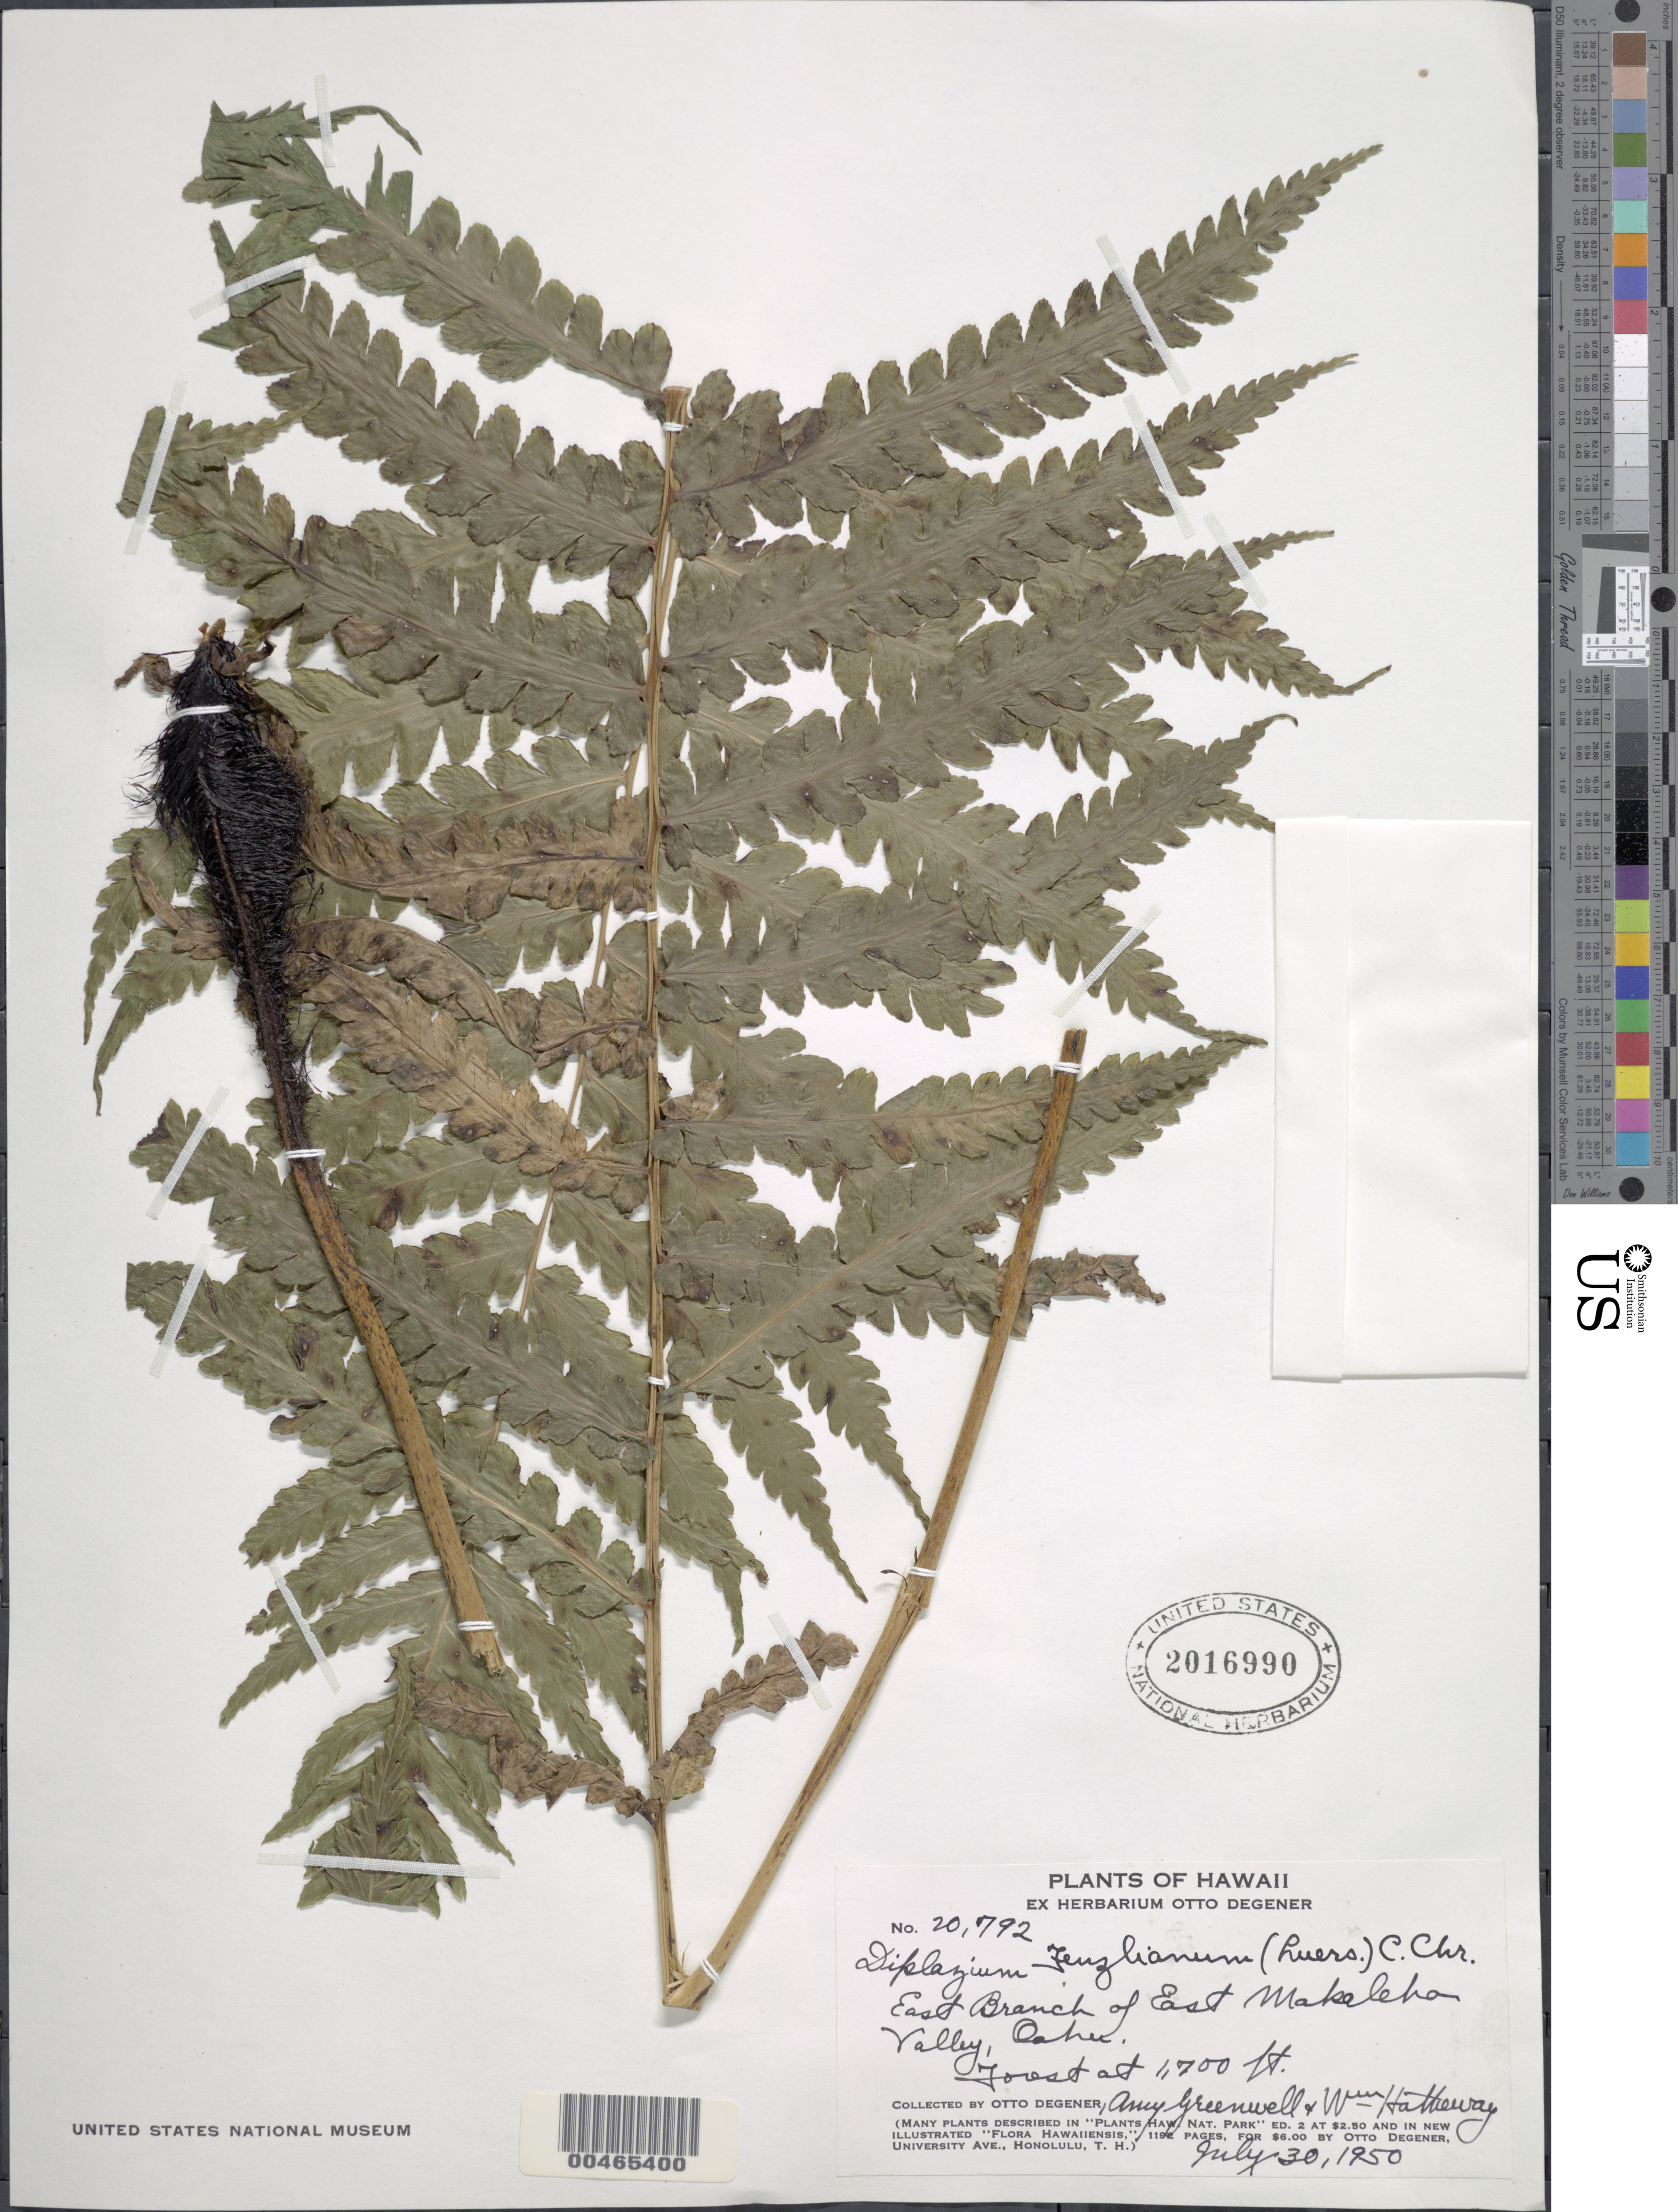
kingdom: Plantae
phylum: Tracheophyta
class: Polypodiopsida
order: Polypodiales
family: Athyriaceae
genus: Deparia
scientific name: Deparia fenzliana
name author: (Luerss.) M. Kato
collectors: O. Degener, A. B. Greenwell & W. Hatheway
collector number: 20792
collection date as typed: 30 Jul 1950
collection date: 1950-07-30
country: United States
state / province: Hawaii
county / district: Honolulu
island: Oahu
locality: E branch of E Makaleha Valley, Oahu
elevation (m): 518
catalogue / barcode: US 2016990